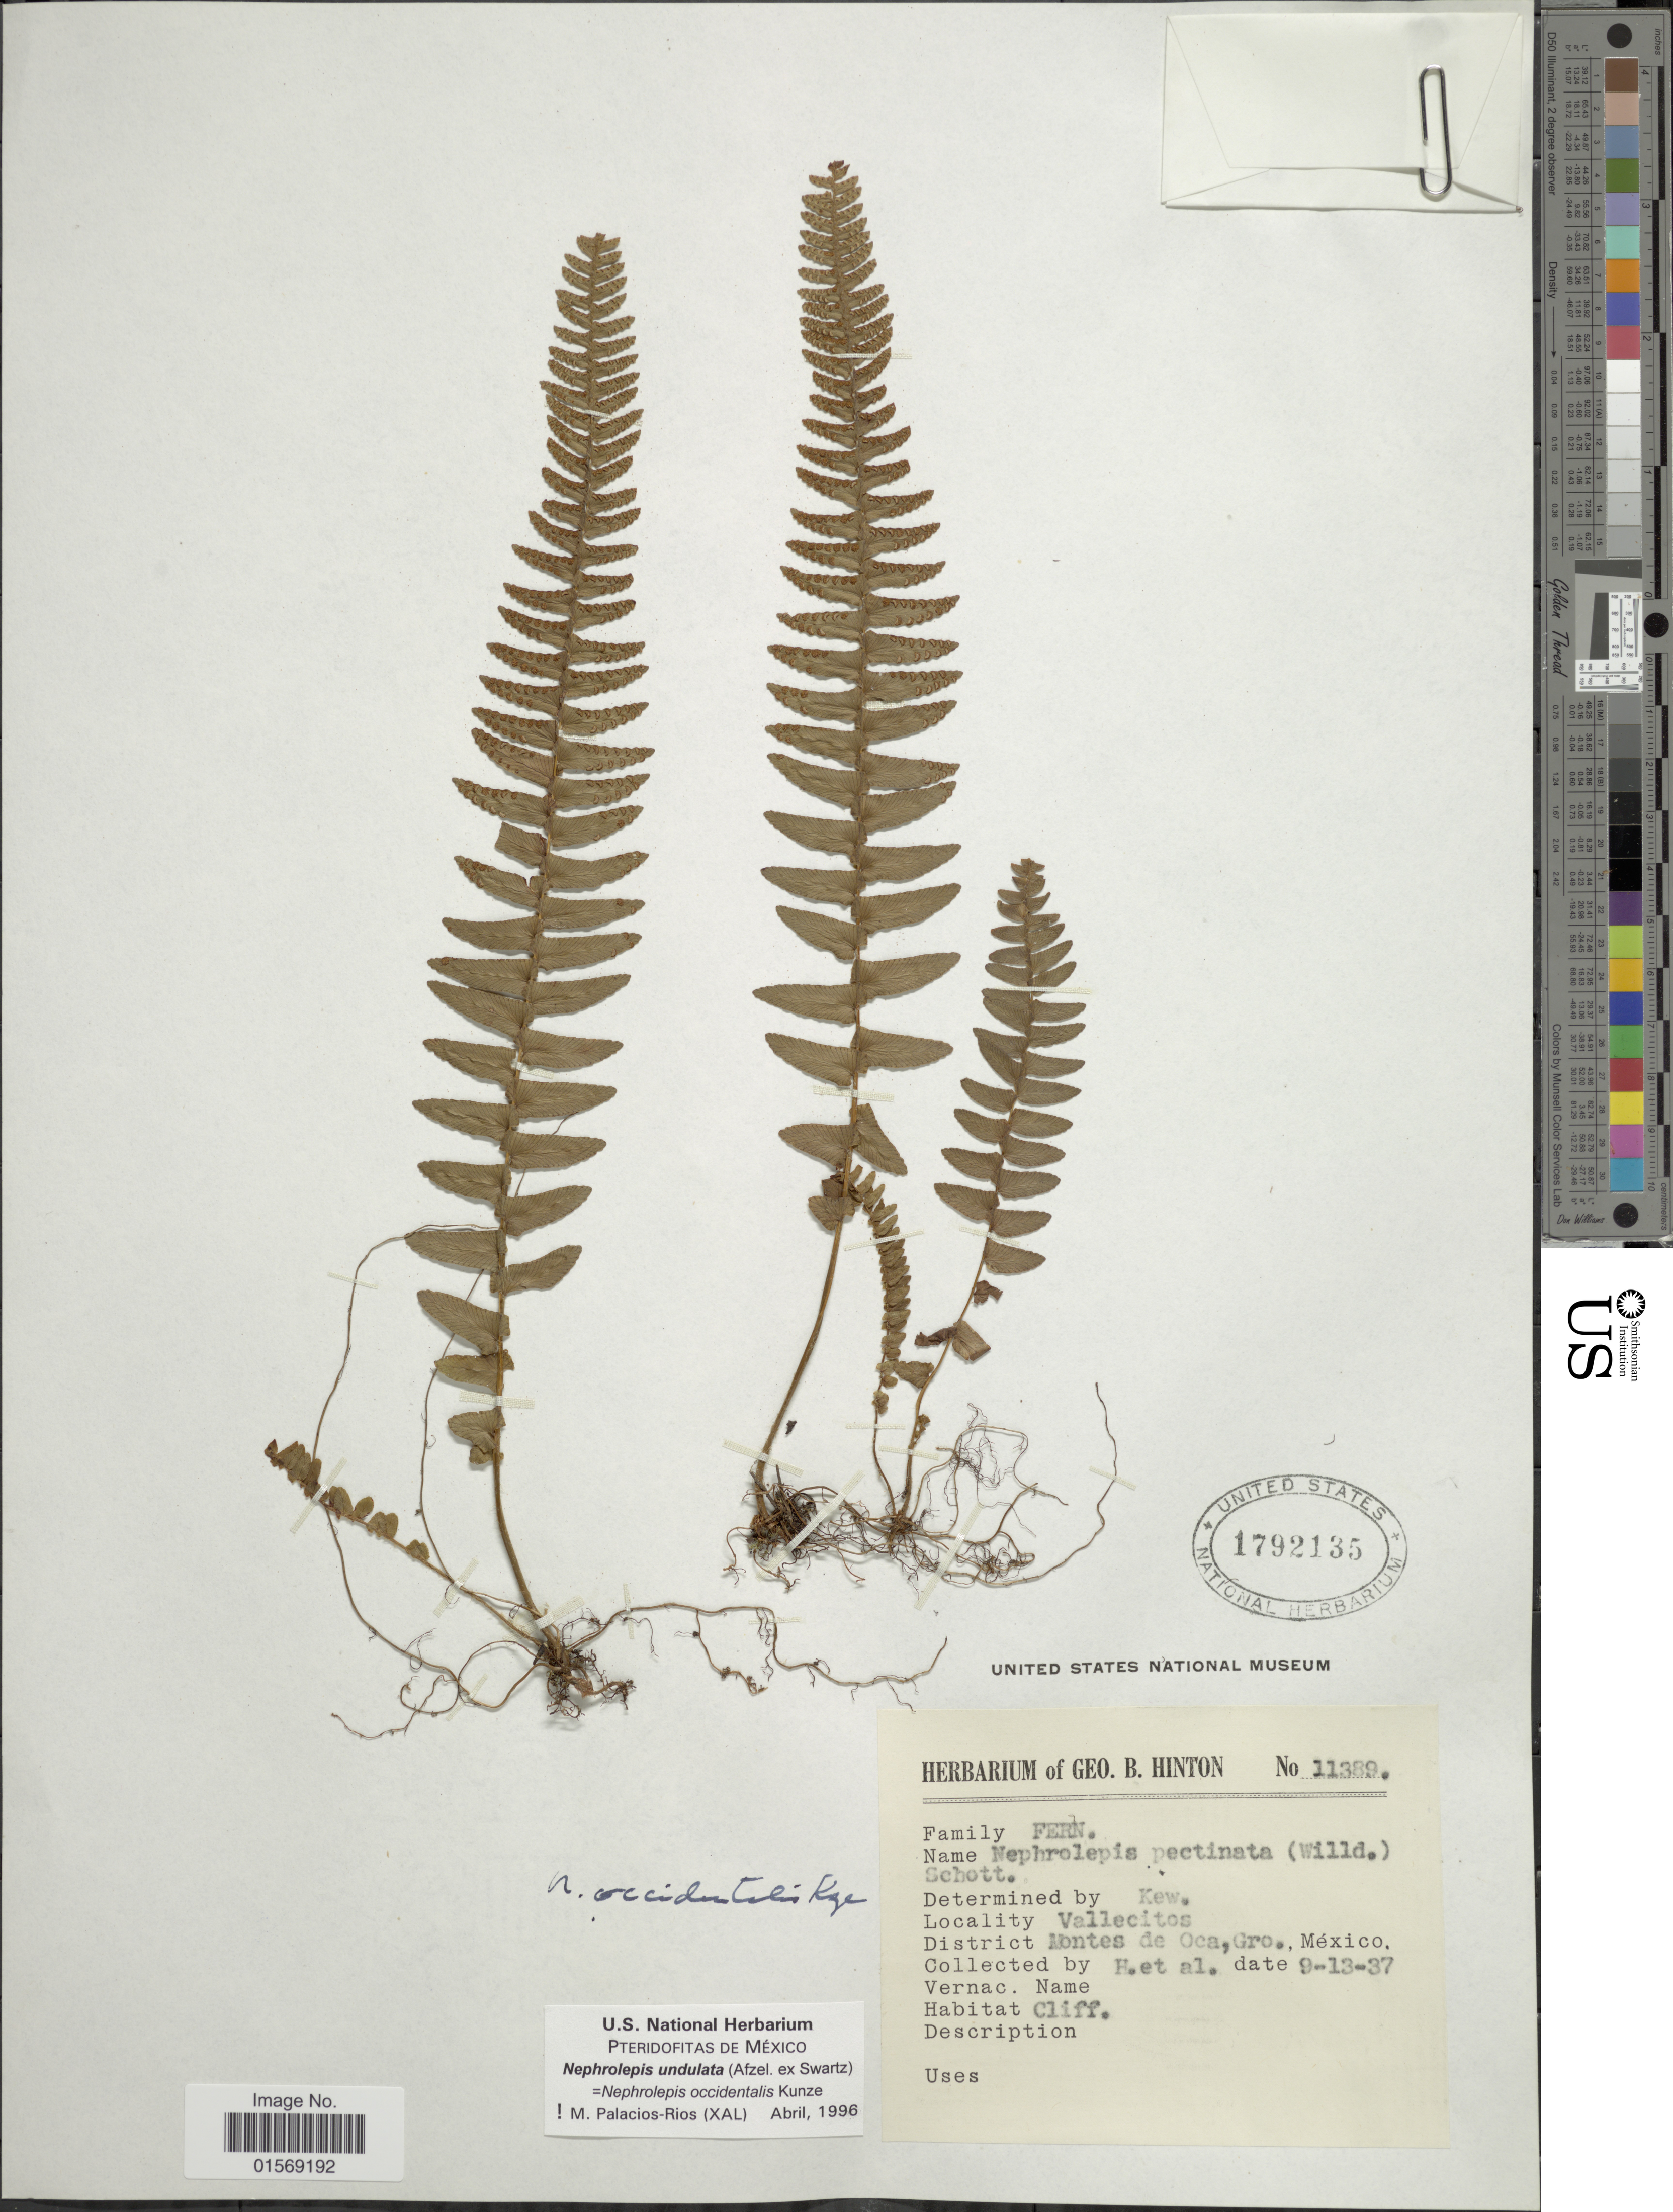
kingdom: Plantae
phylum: Tracheophyta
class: Polypodiopsida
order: Polypodiales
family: Nephrolepidaceae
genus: Nephrolepis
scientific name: Nephrolepis undulata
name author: J. Sm.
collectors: G. B. Hinton & et al.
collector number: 11389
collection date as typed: Transcribed d/m/y: 13/9/37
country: Mexico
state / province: Guerrero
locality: Vallecitos, District Montes de Oca, Gro. Mexico.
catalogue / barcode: US 1792135